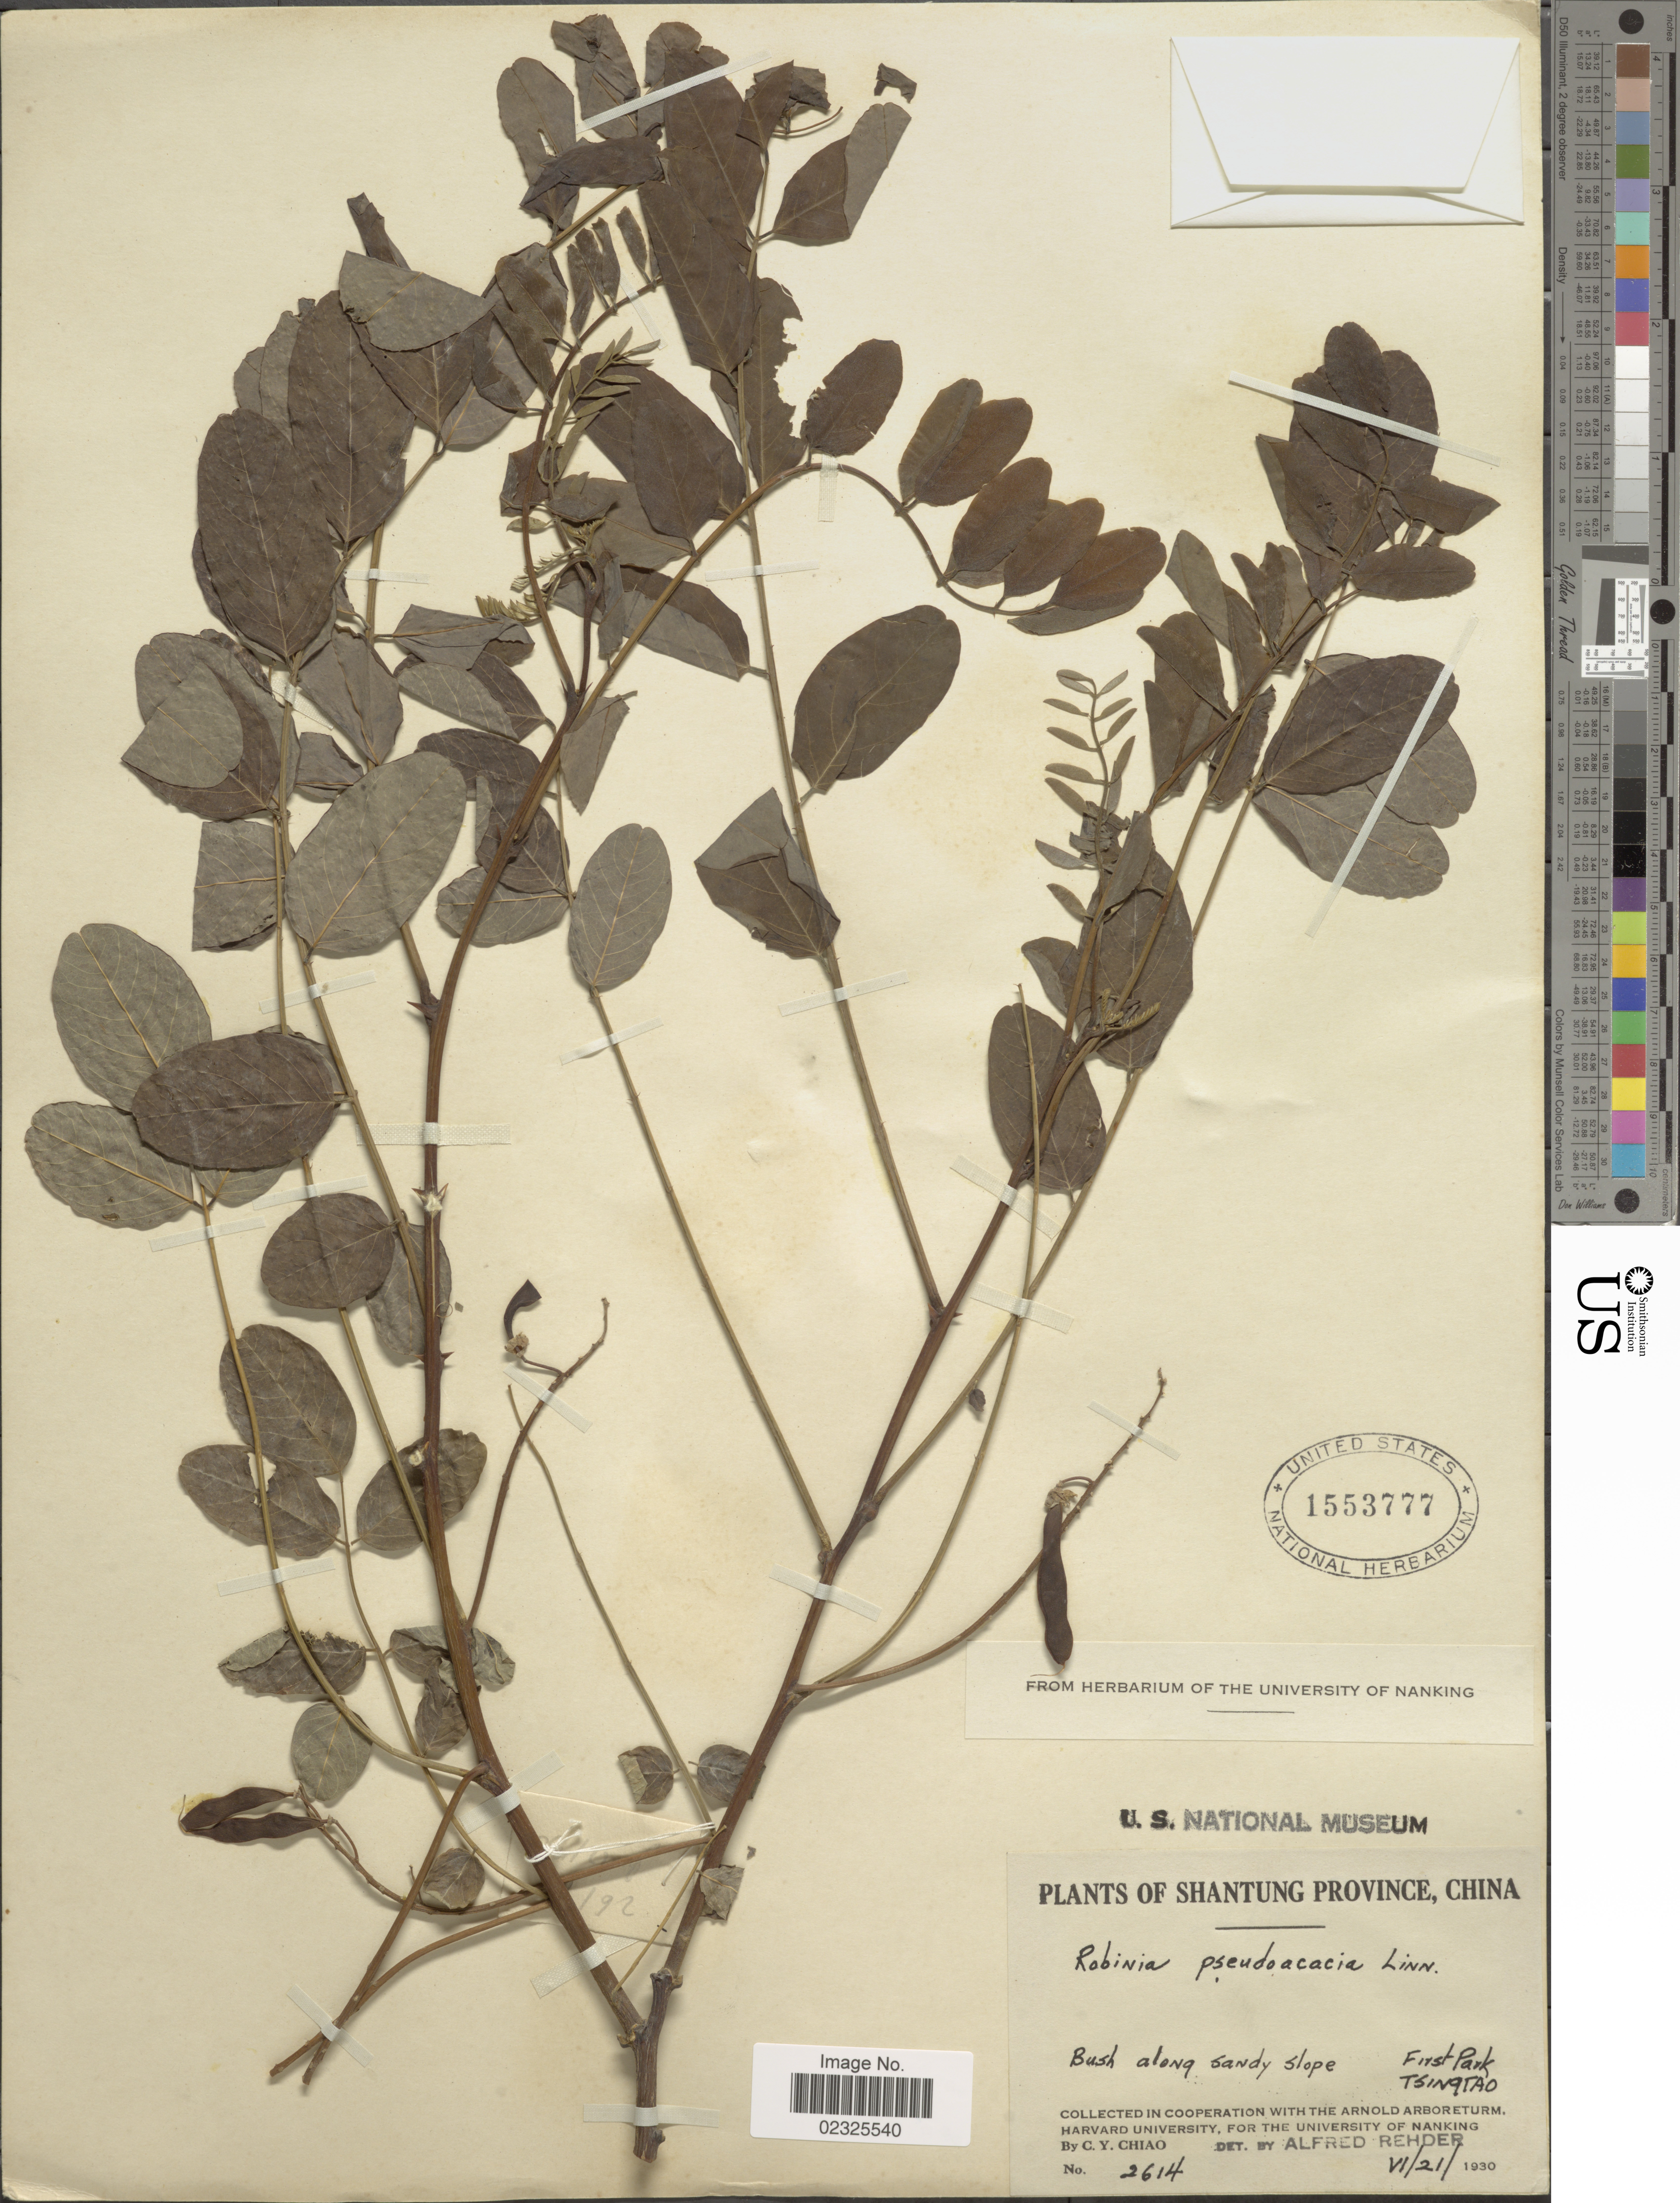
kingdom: Plantae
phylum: Tracheophyta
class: Magnoliopsida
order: Fabales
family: Fabaceae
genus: Robinia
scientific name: Robinia pseudoacacia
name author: L.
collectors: C. Y. Chiao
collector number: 2614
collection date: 1930-06-21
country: China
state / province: Shandong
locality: Shantung Province, Bush along sandy slope, First Park Tsingtao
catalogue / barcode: US 1553777